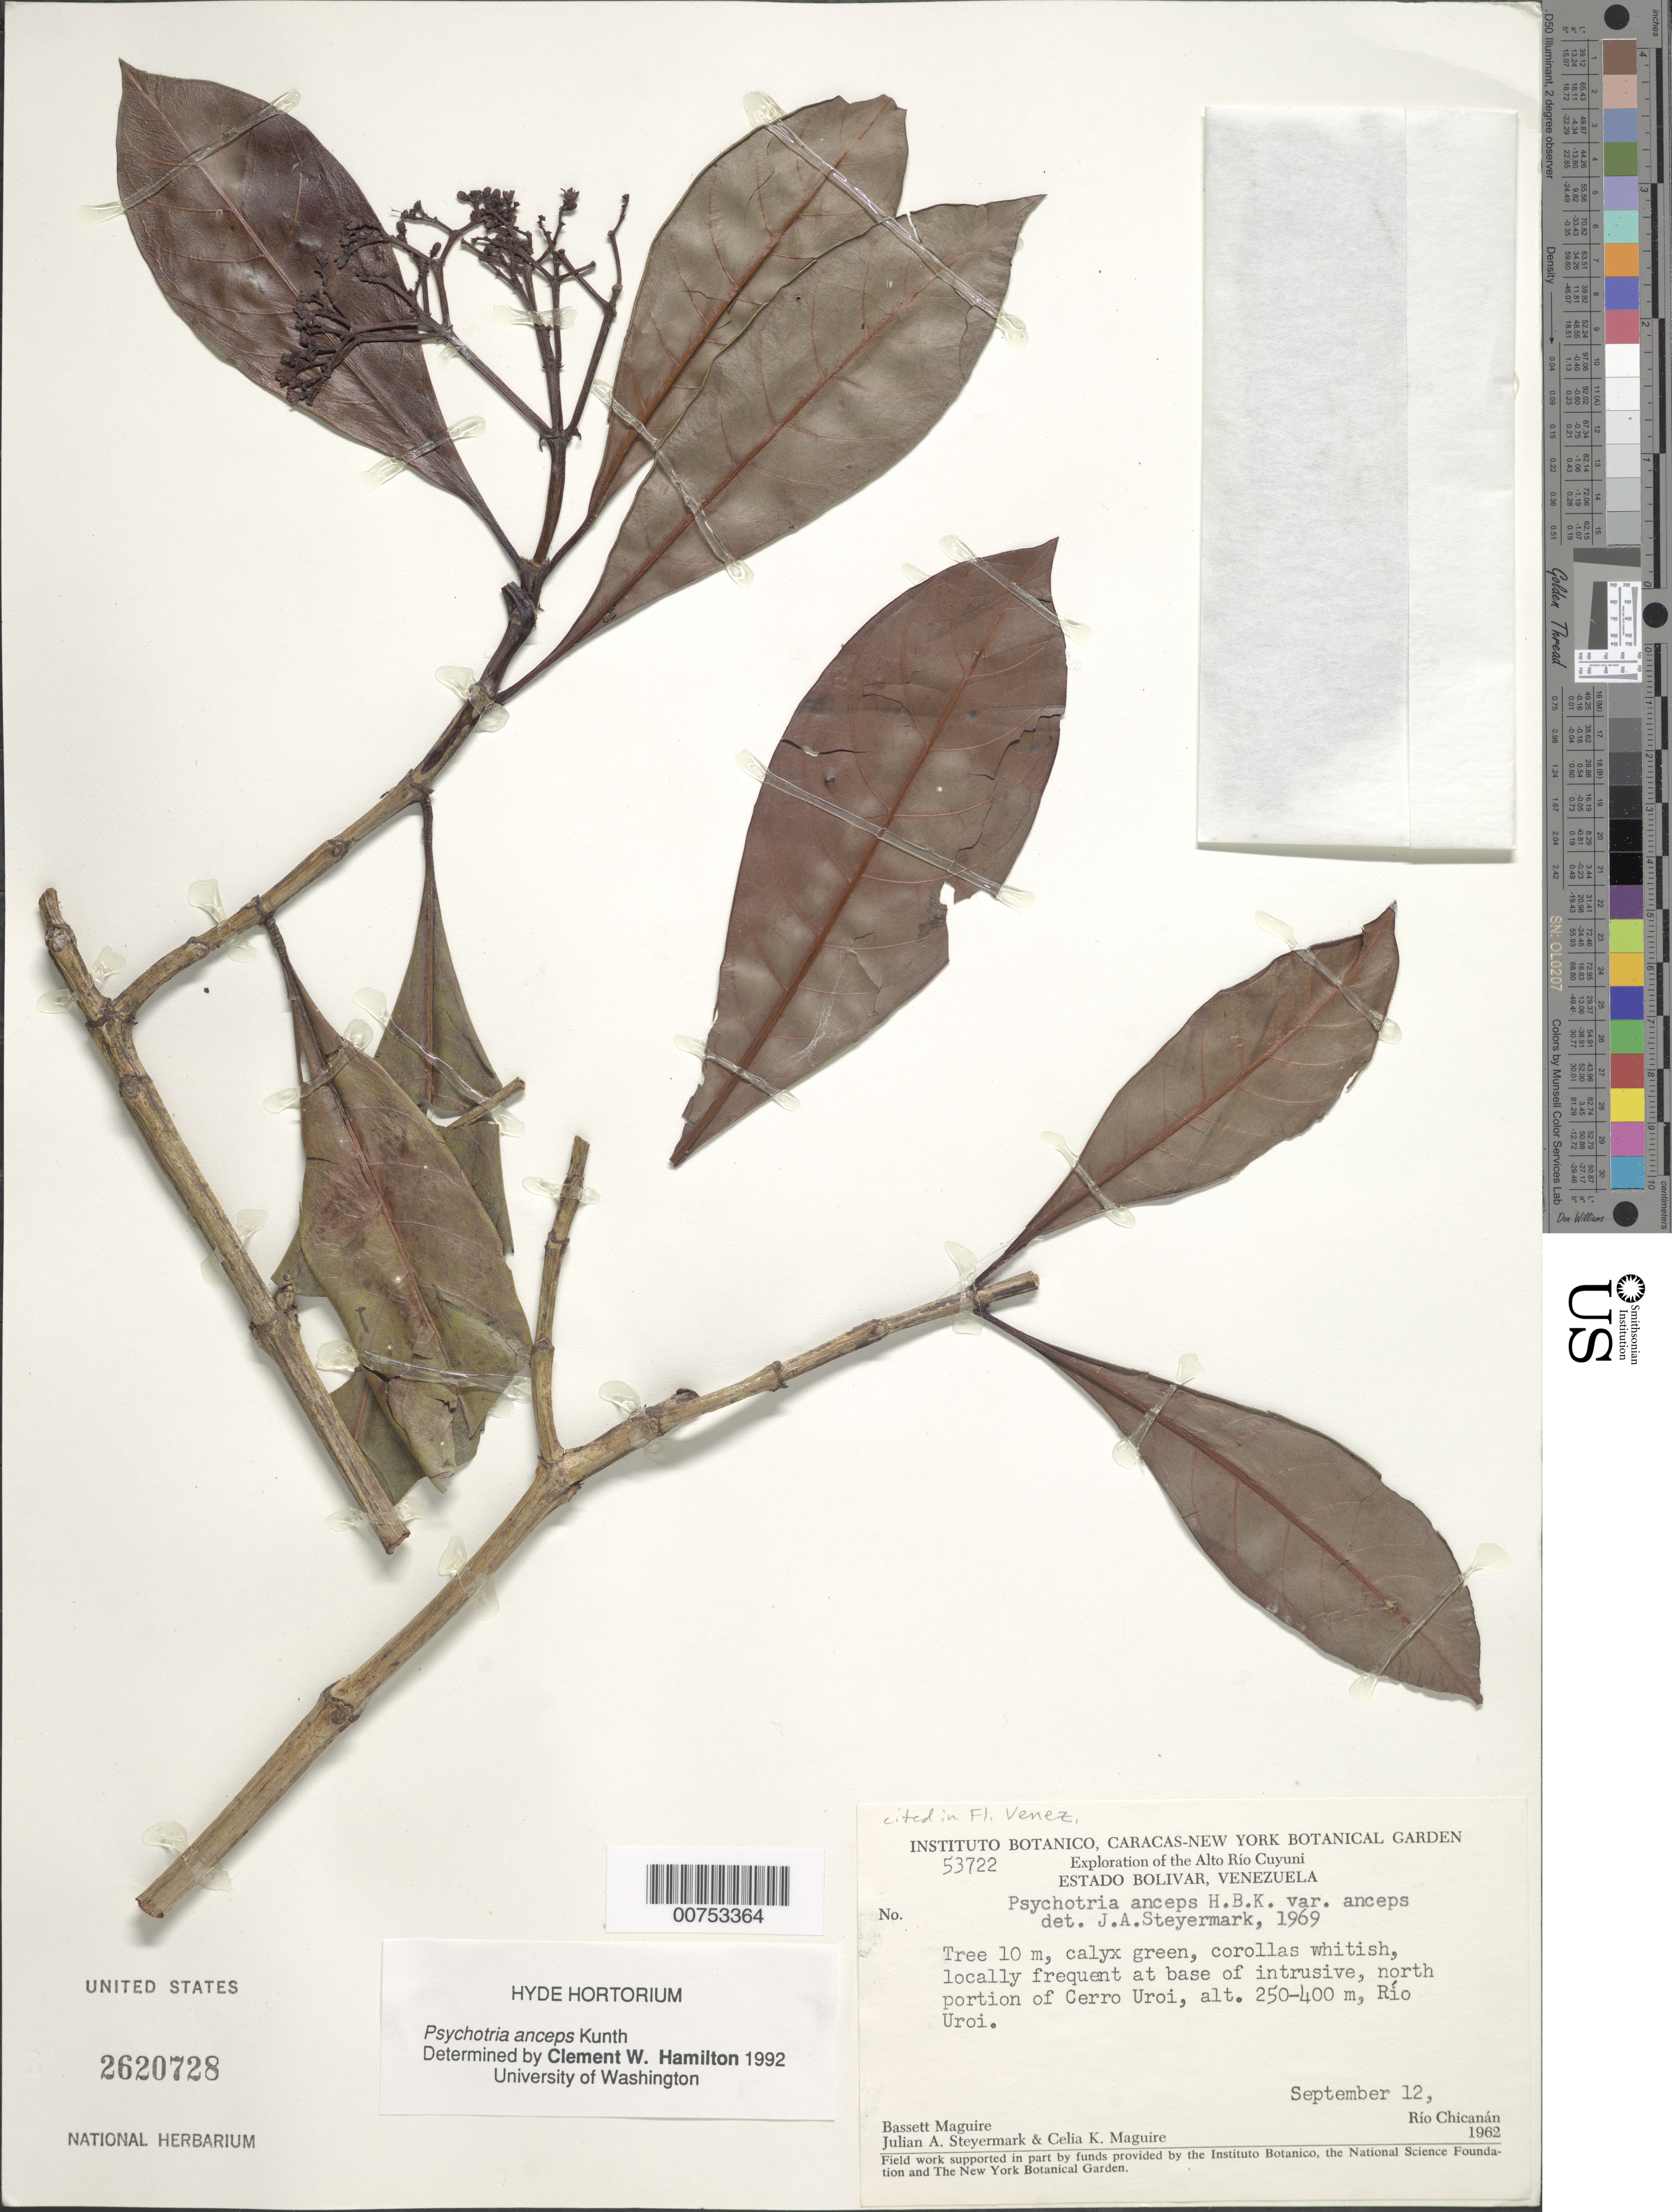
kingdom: Plantae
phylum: Tracheophyta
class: Magnoliopsida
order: Gentianales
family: Rubiaceae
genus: Psychotria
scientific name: Psychotria anceps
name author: Kunth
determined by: Hamilton, C. W.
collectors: B. Maguire, J. Steyermark & C. K. Maguire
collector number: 53722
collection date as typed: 12-Sep-62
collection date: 1962-09-12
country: Venezuela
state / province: Bolívar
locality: Alto Río Cuyuni, Cerro Uroi, summit of north portion, Río Uroi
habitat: Base of intrusive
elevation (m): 250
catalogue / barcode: US 2620728